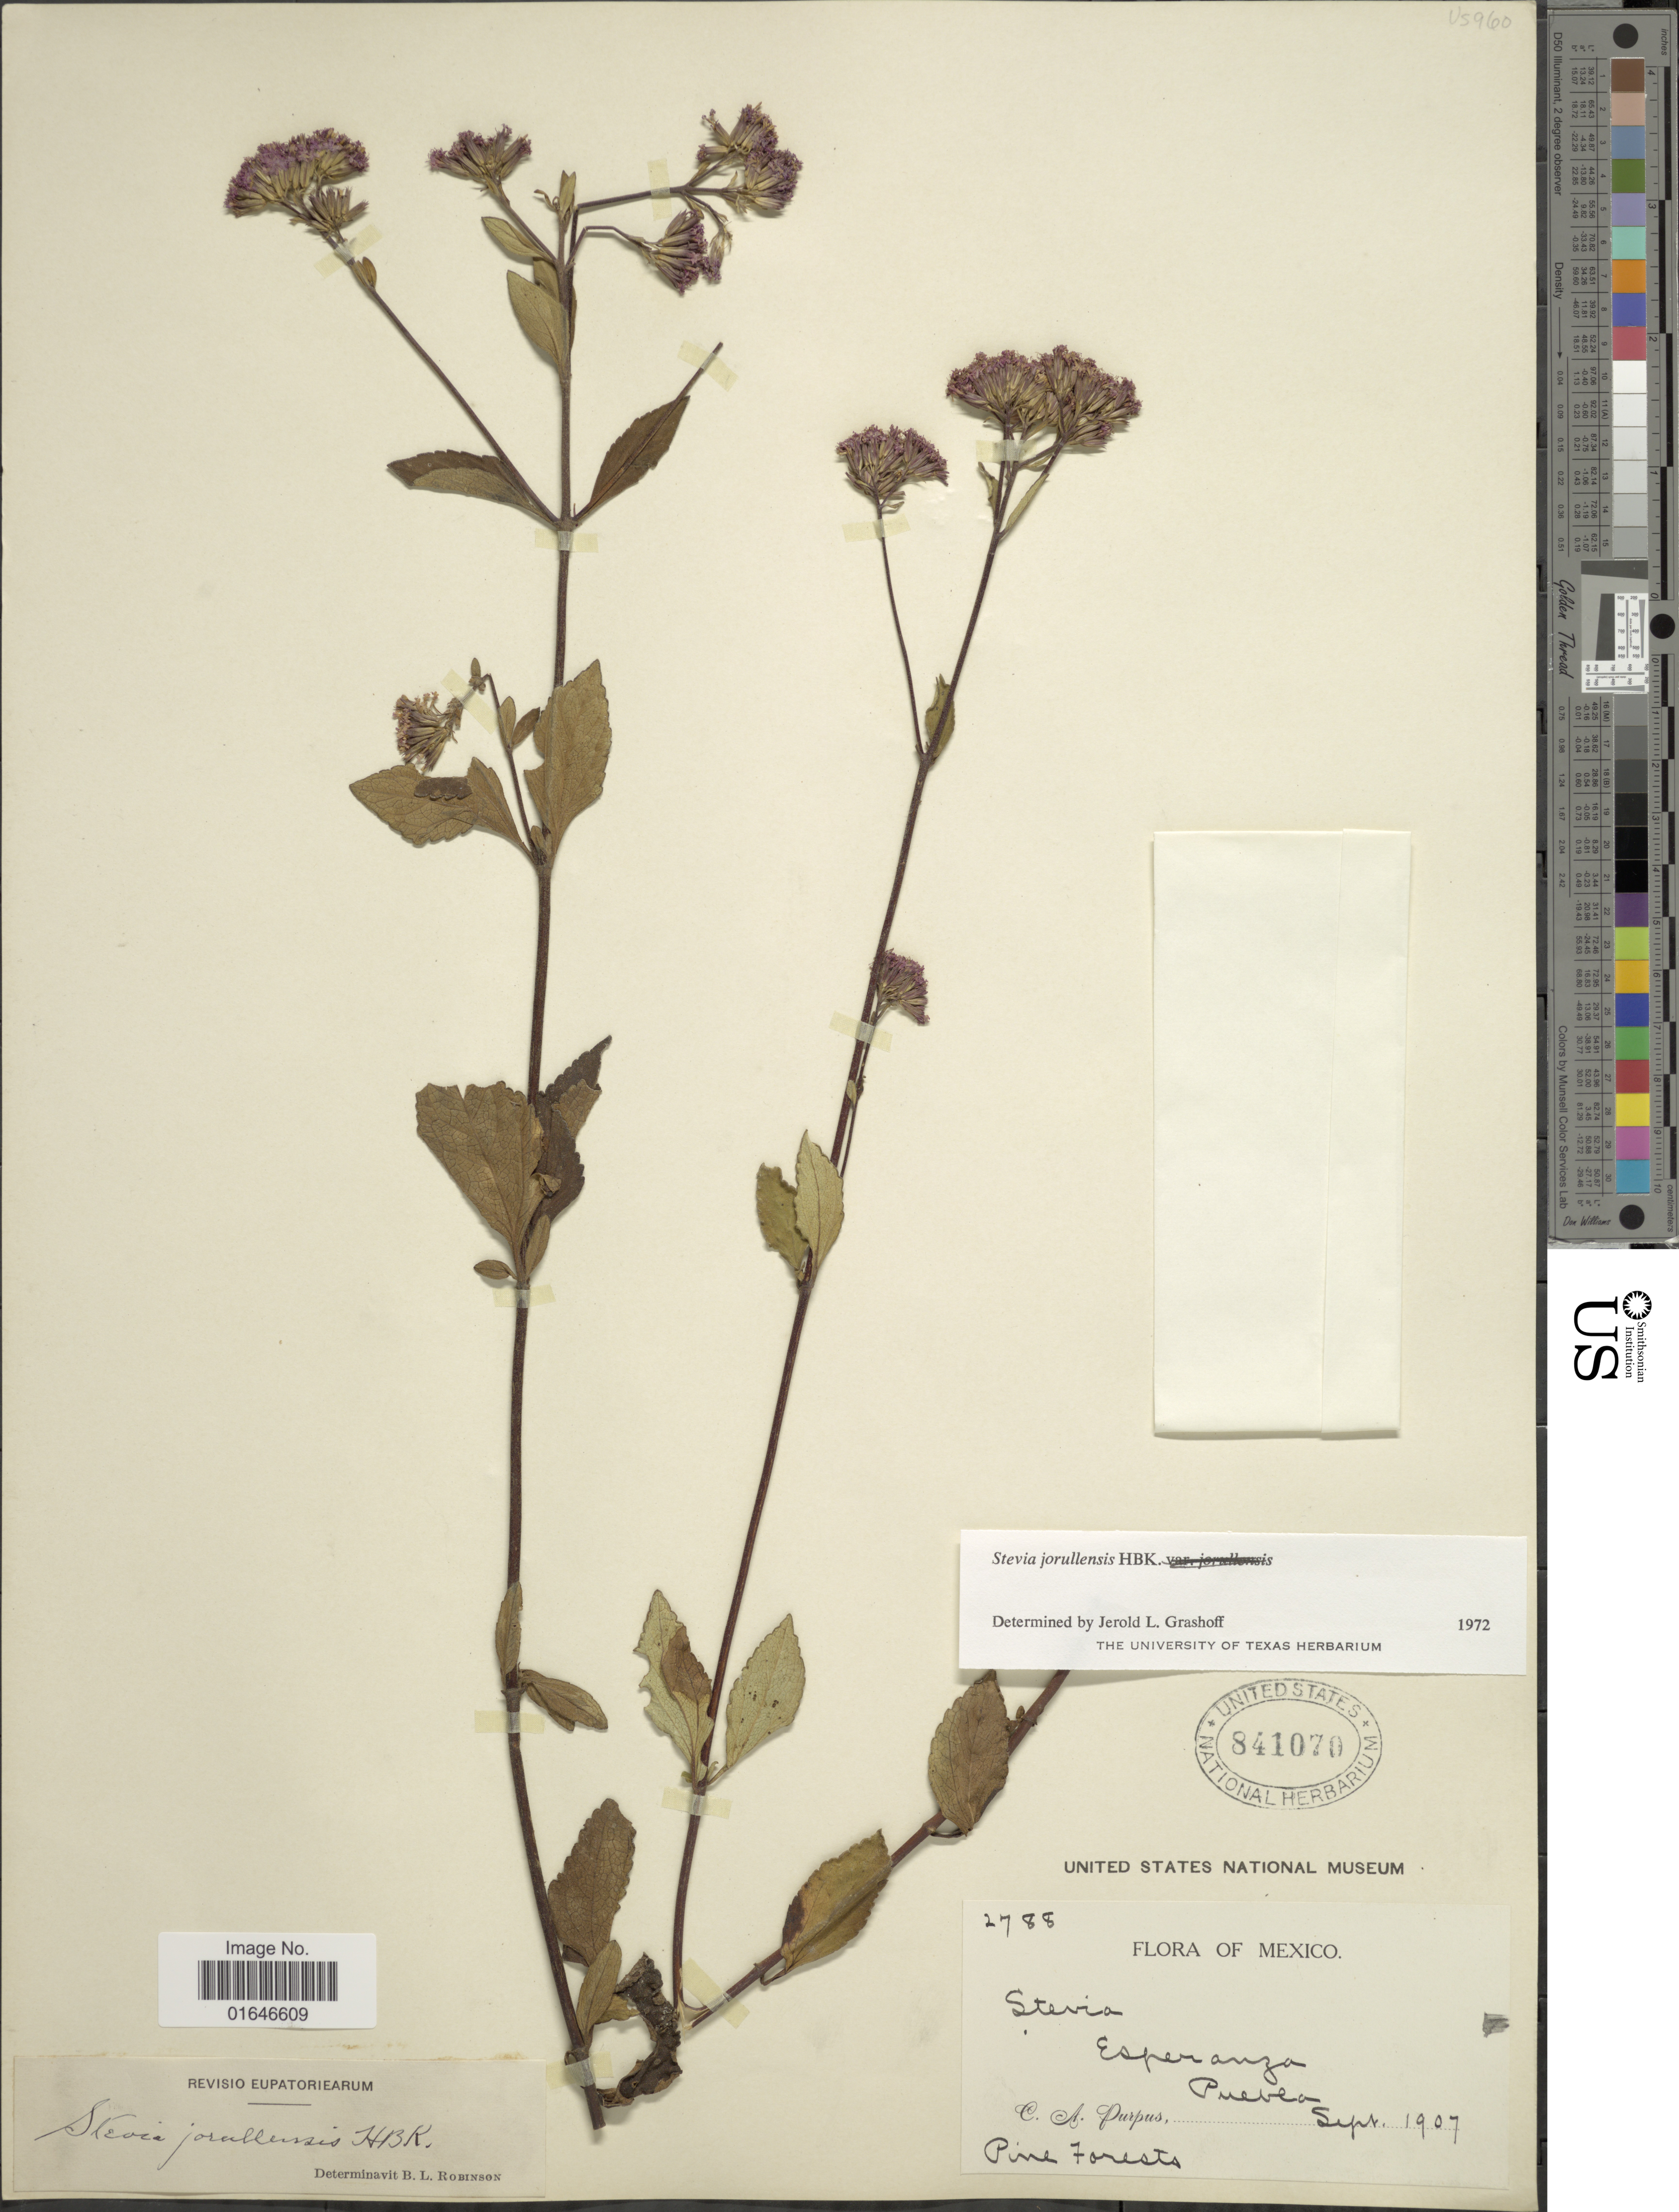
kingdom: Plantae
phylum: Tracheophyta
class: Magnoliopsida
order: Asterales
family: Asteraceae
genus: Stevia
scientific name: Stevia jorullensis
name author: Kunth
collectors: C. A. Purpus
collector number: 2788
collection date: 1907-09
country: Mexico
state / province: Puebla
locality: Esperanza Puebla.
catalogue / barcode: US 841070